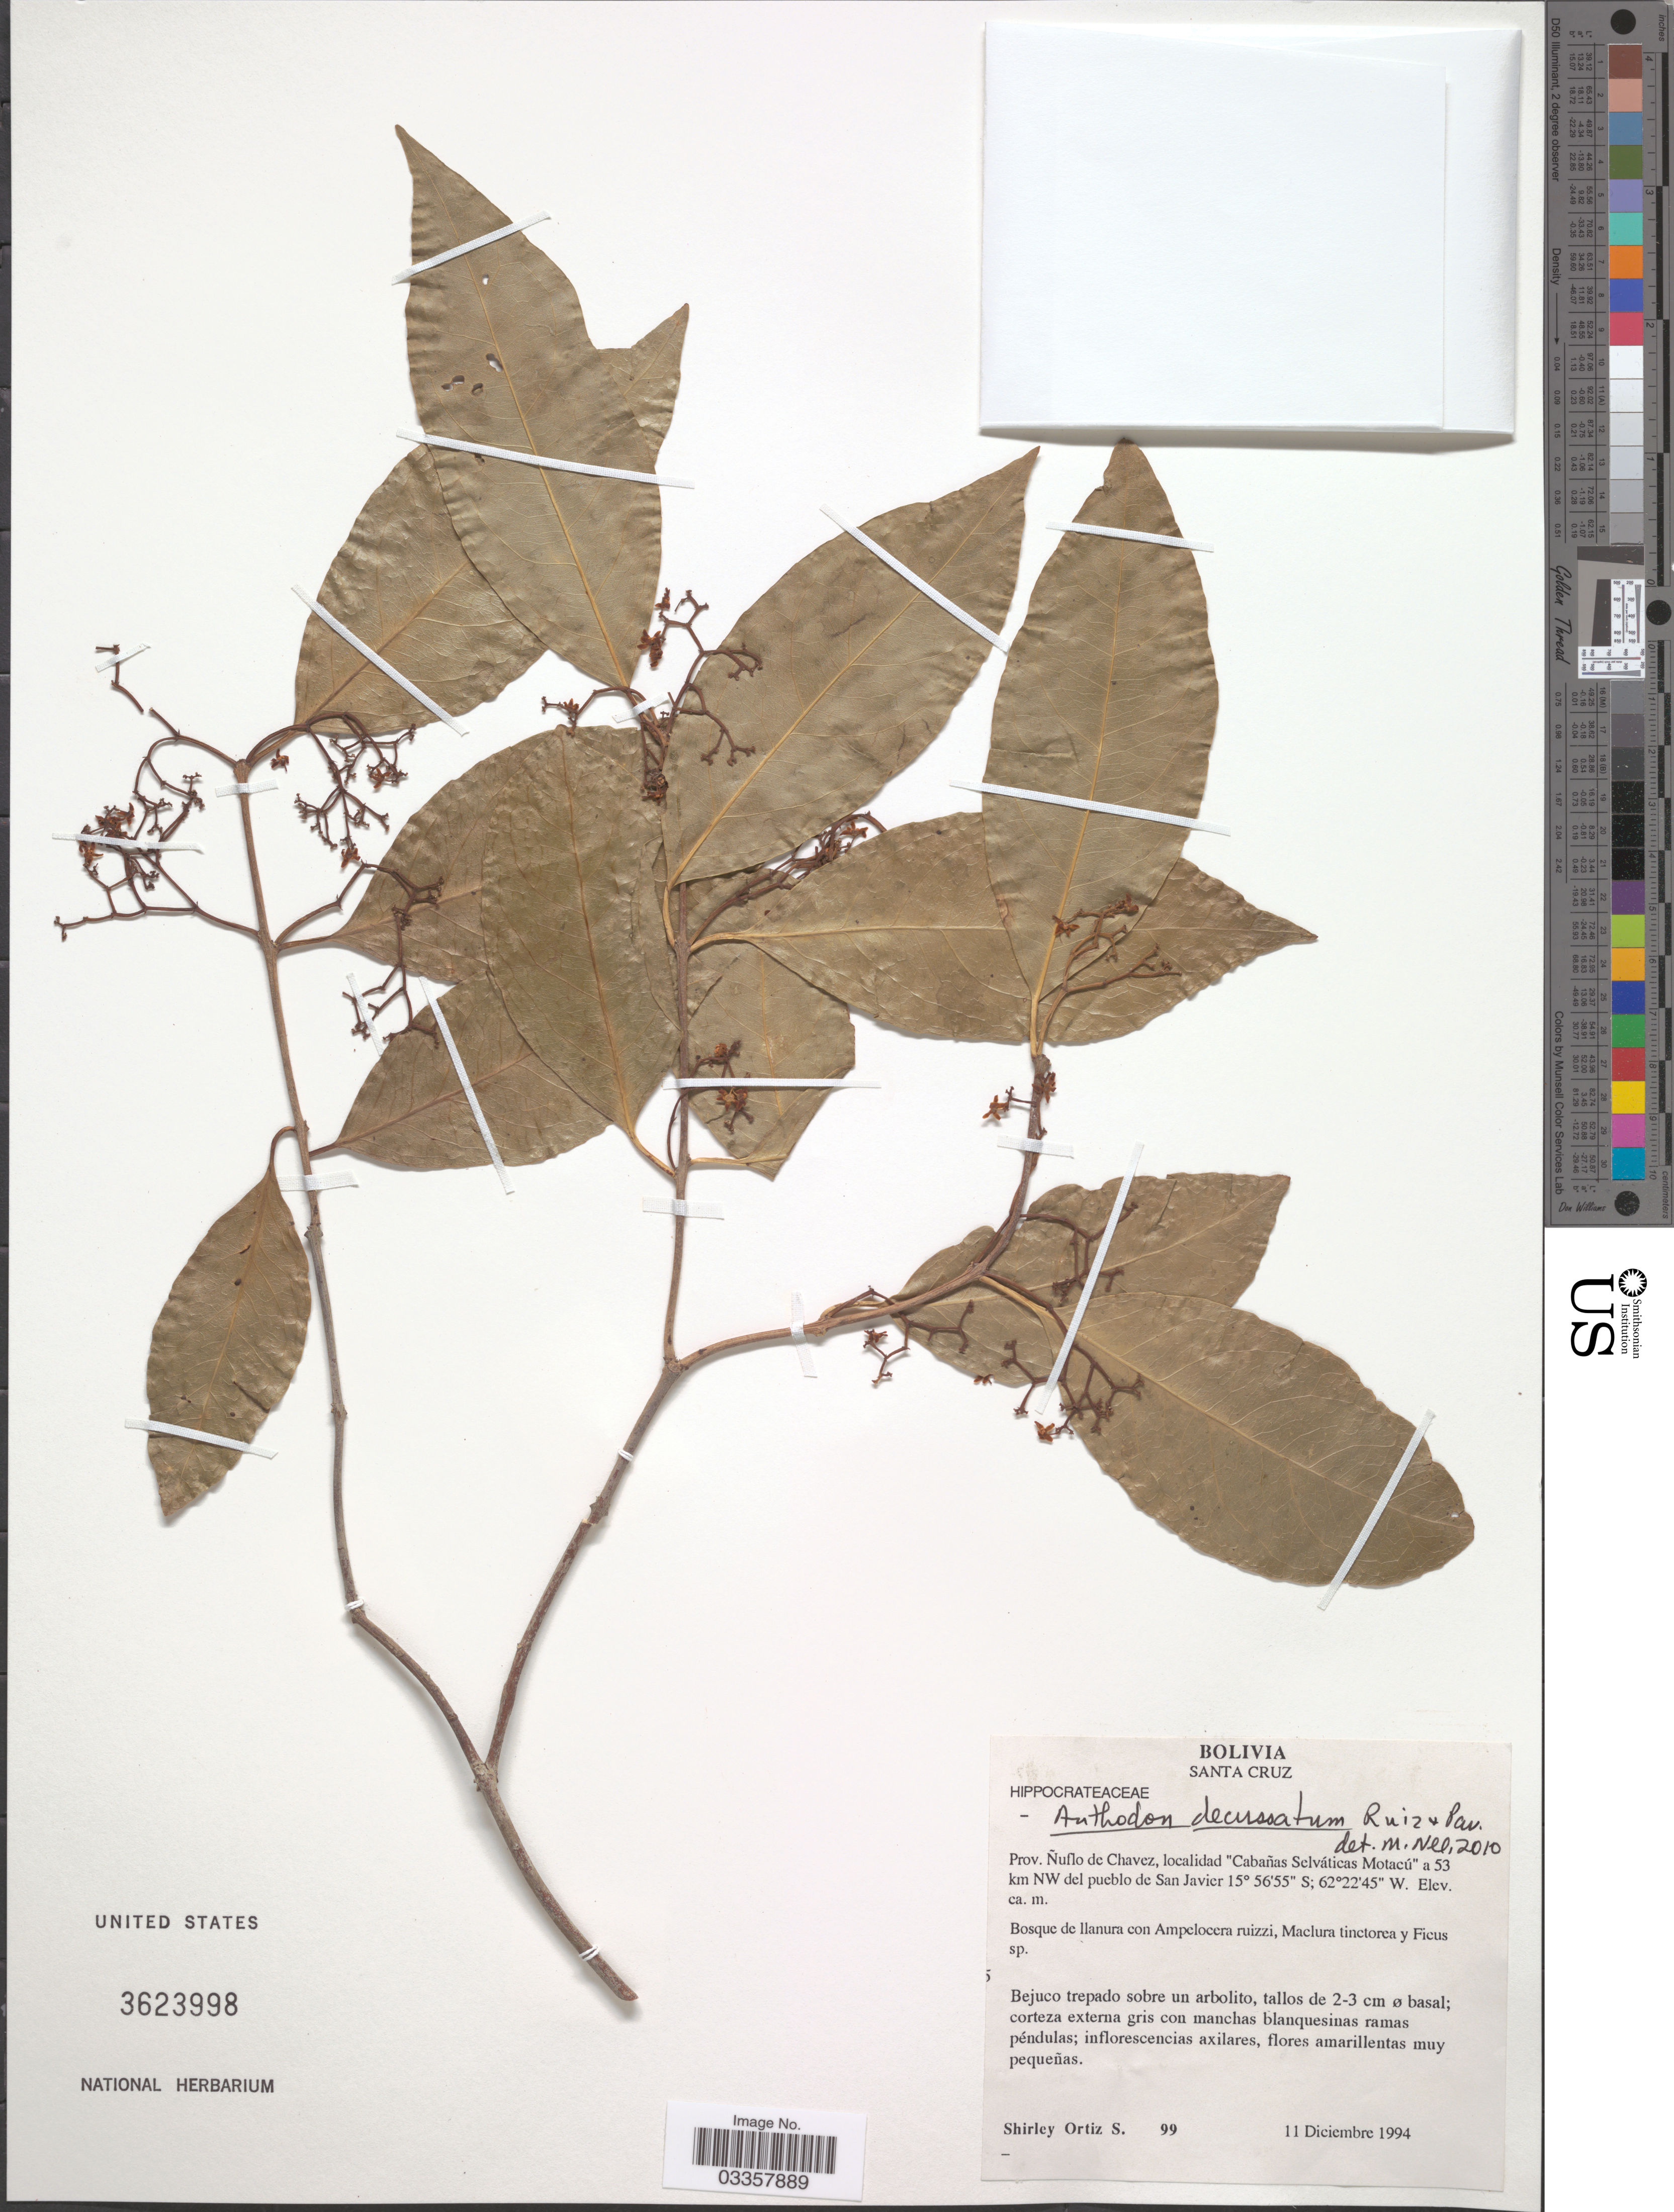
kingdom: Plantae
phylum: Tracheophyta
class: Magnoliopsida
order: Celastrales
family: Celastraceae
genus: Anthodon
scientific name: Anthodon decussatum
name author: Ruiz & Pav.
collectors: S. Ortiz S.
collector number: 99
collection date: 1994-12-11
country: Bolivia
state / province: Santa Cruz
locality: Ñuflo de Chavez, localidad "Cabañas Selváticas Motacú" a 53 km NW del pueblo de San Javier.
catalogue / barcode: US 3623998